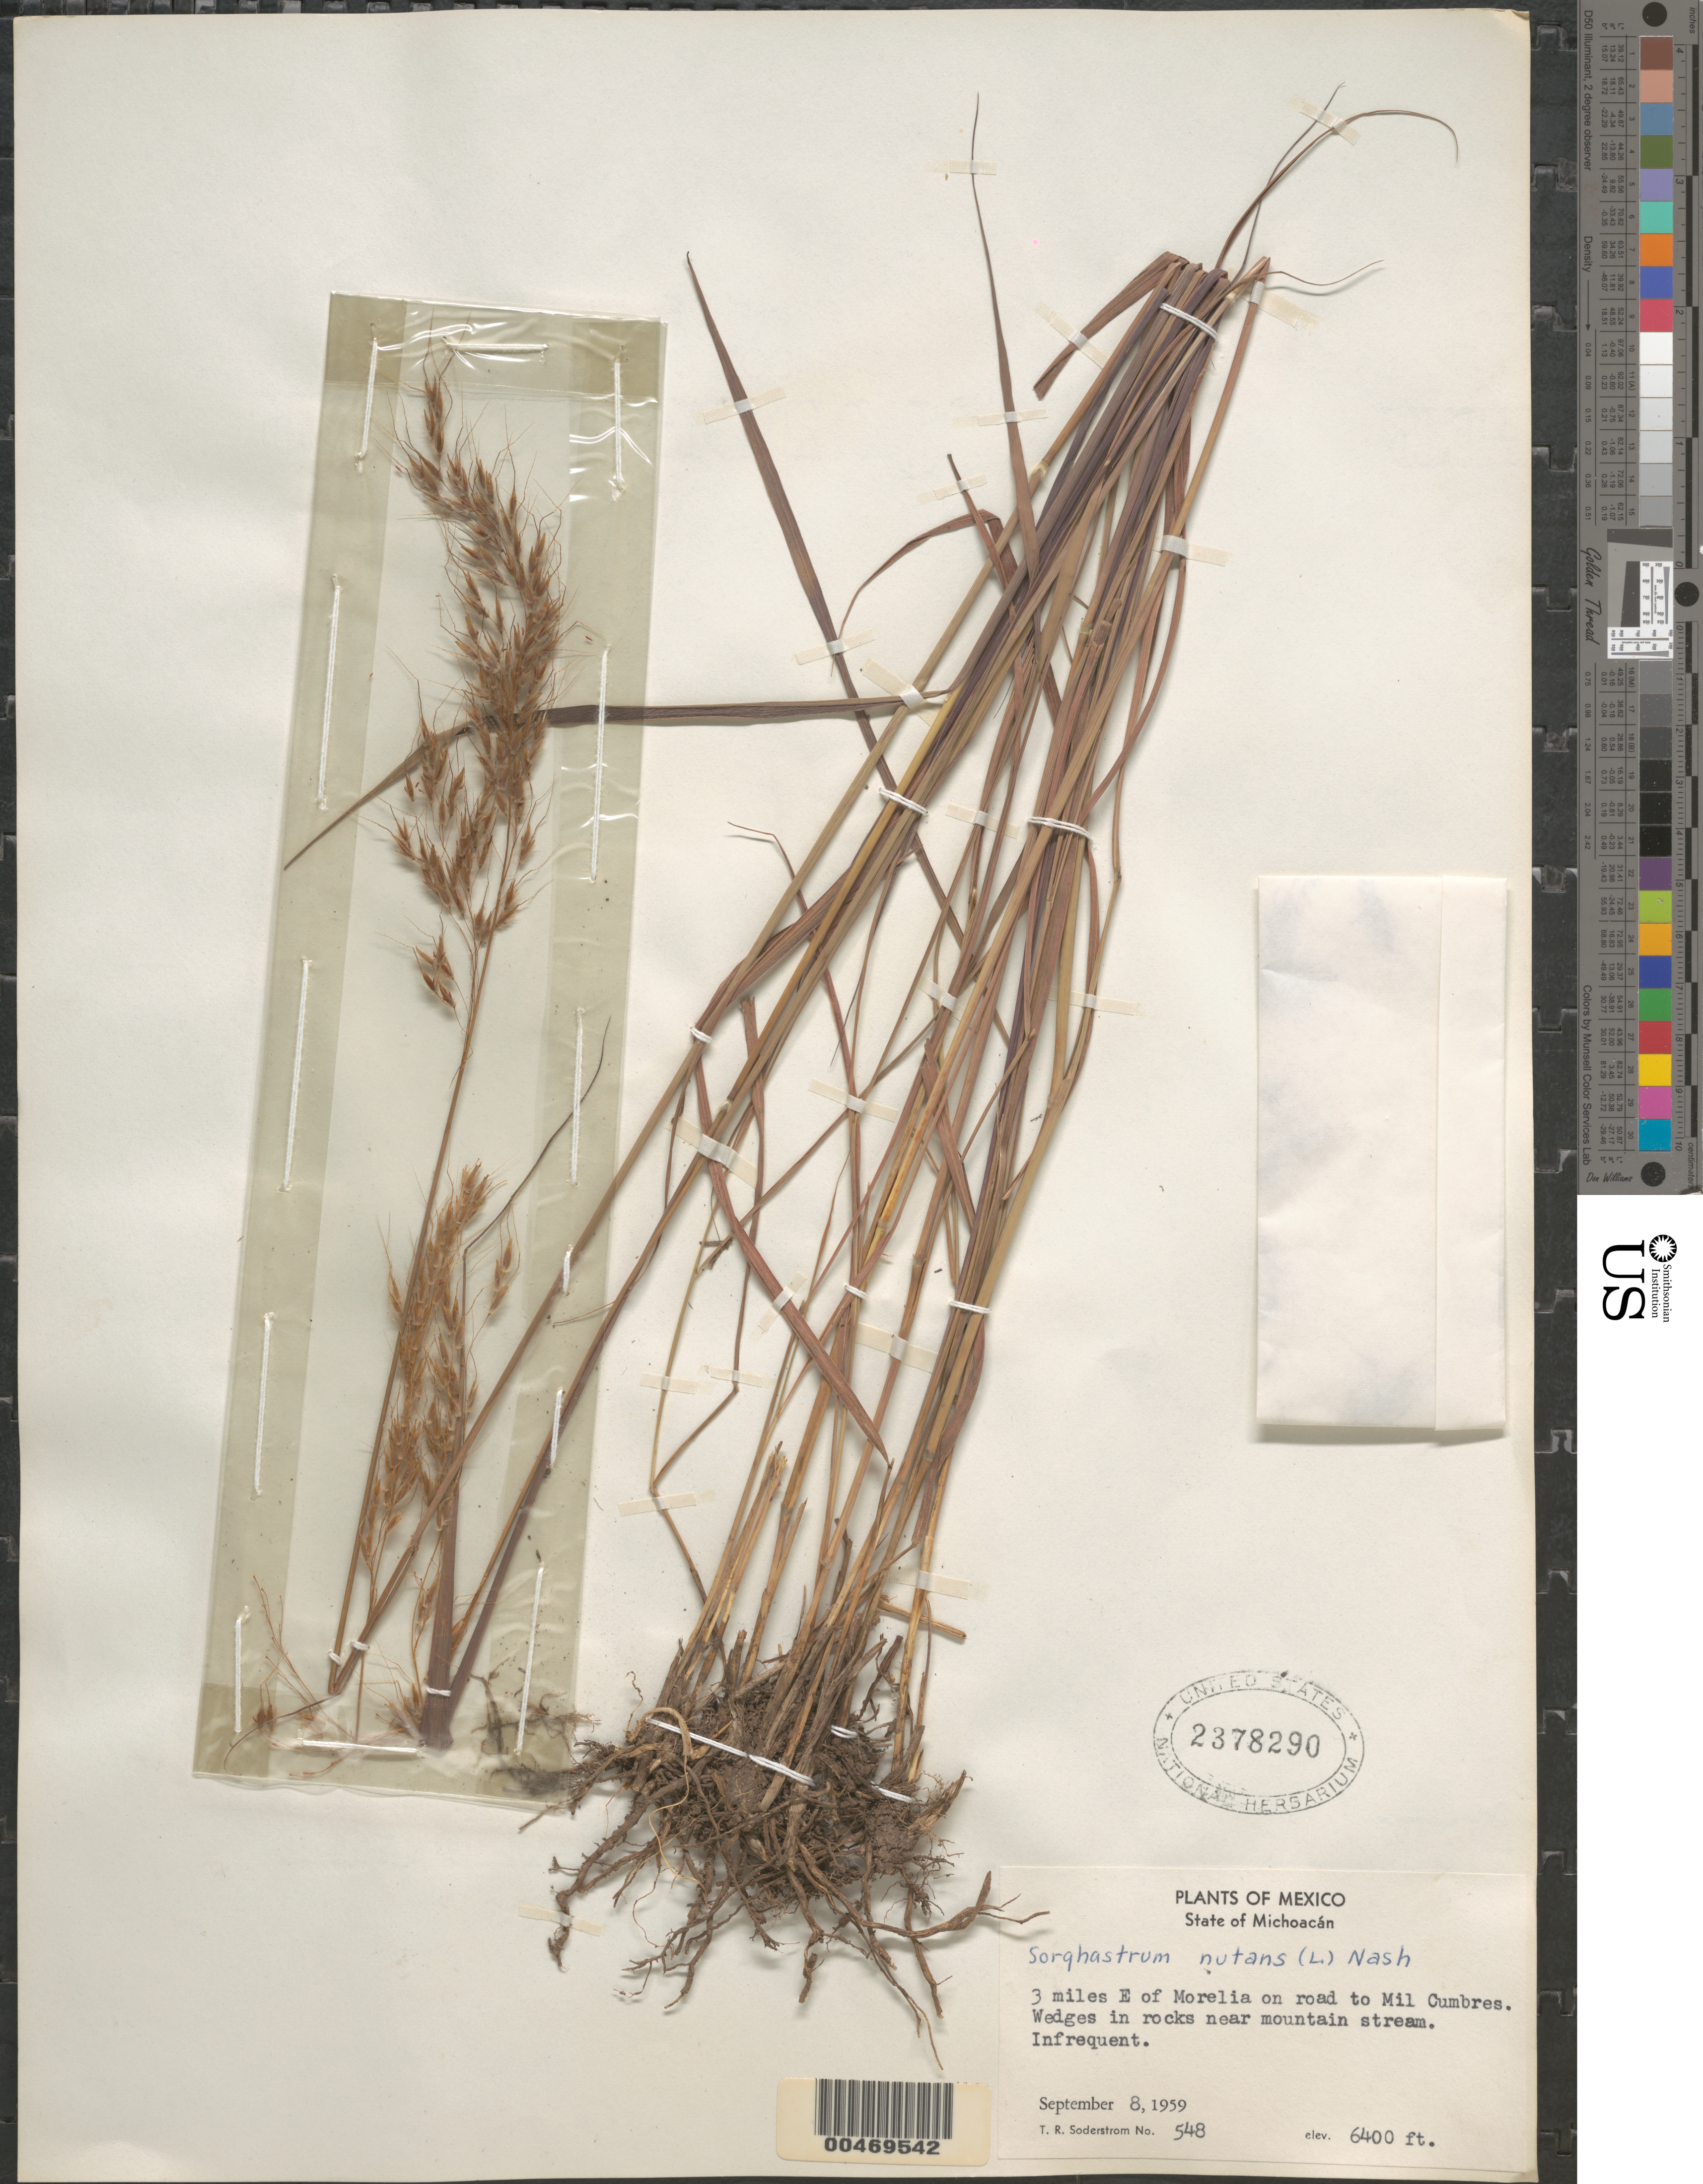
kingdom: Plantae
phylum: Tracheophyta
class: Liliopsida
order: Poales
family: Poaceae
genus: Sorghastrum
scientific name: Sorghastrum nutans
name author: (L.) Nash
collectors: T. R. Soderstrom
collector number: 548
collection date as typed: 8 Sep 1959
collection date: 1959-09-08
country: Mexico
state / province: Michoacán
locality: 3 mi E of Morelia on rd to Mil Cumbres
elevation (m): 1951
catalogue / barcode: US 2378290